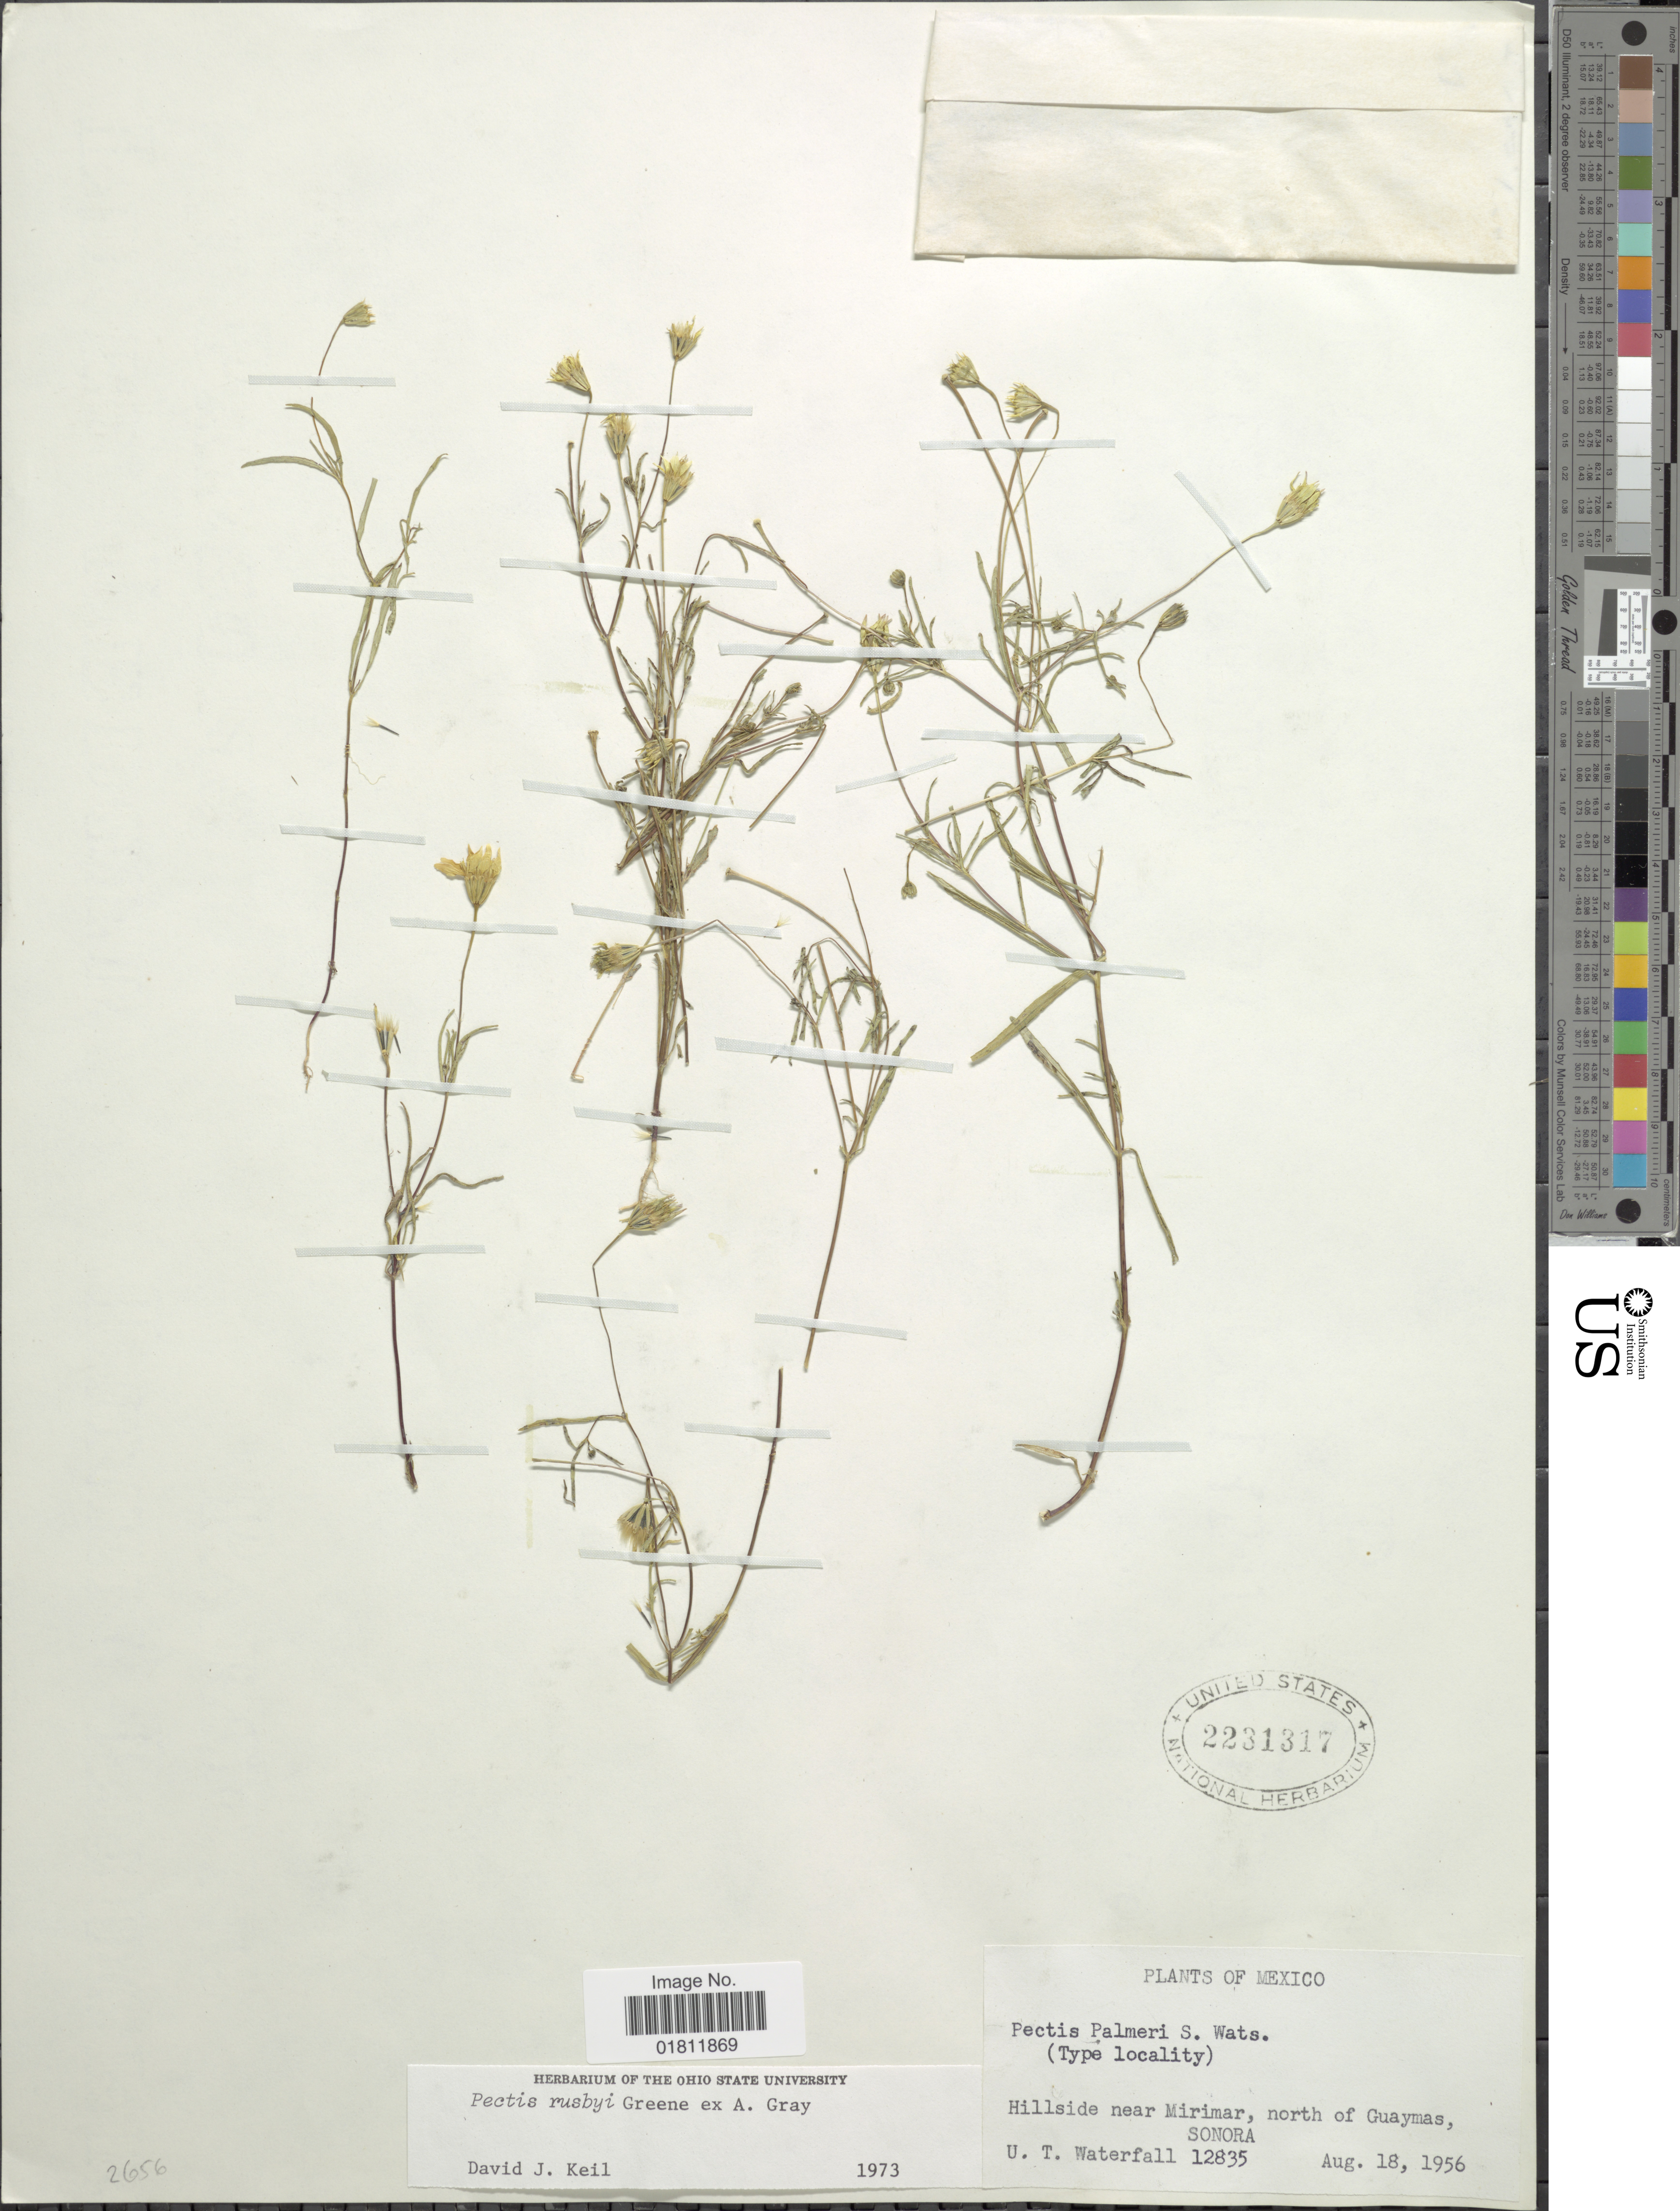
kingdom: Plantae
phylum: Tracheophyta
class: Magnoliopsida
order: Asterales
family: Asteraceae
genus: Pectis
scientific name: Pectis haenkeana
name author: (DC.) Sch. Bip.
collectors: U. T. Waterfall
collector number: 12835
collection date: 1956-08-18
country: Mexico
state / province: Sonora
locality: Hillside near Mirimir, north of Guaymas, Sonora.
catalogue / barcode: US 2231317